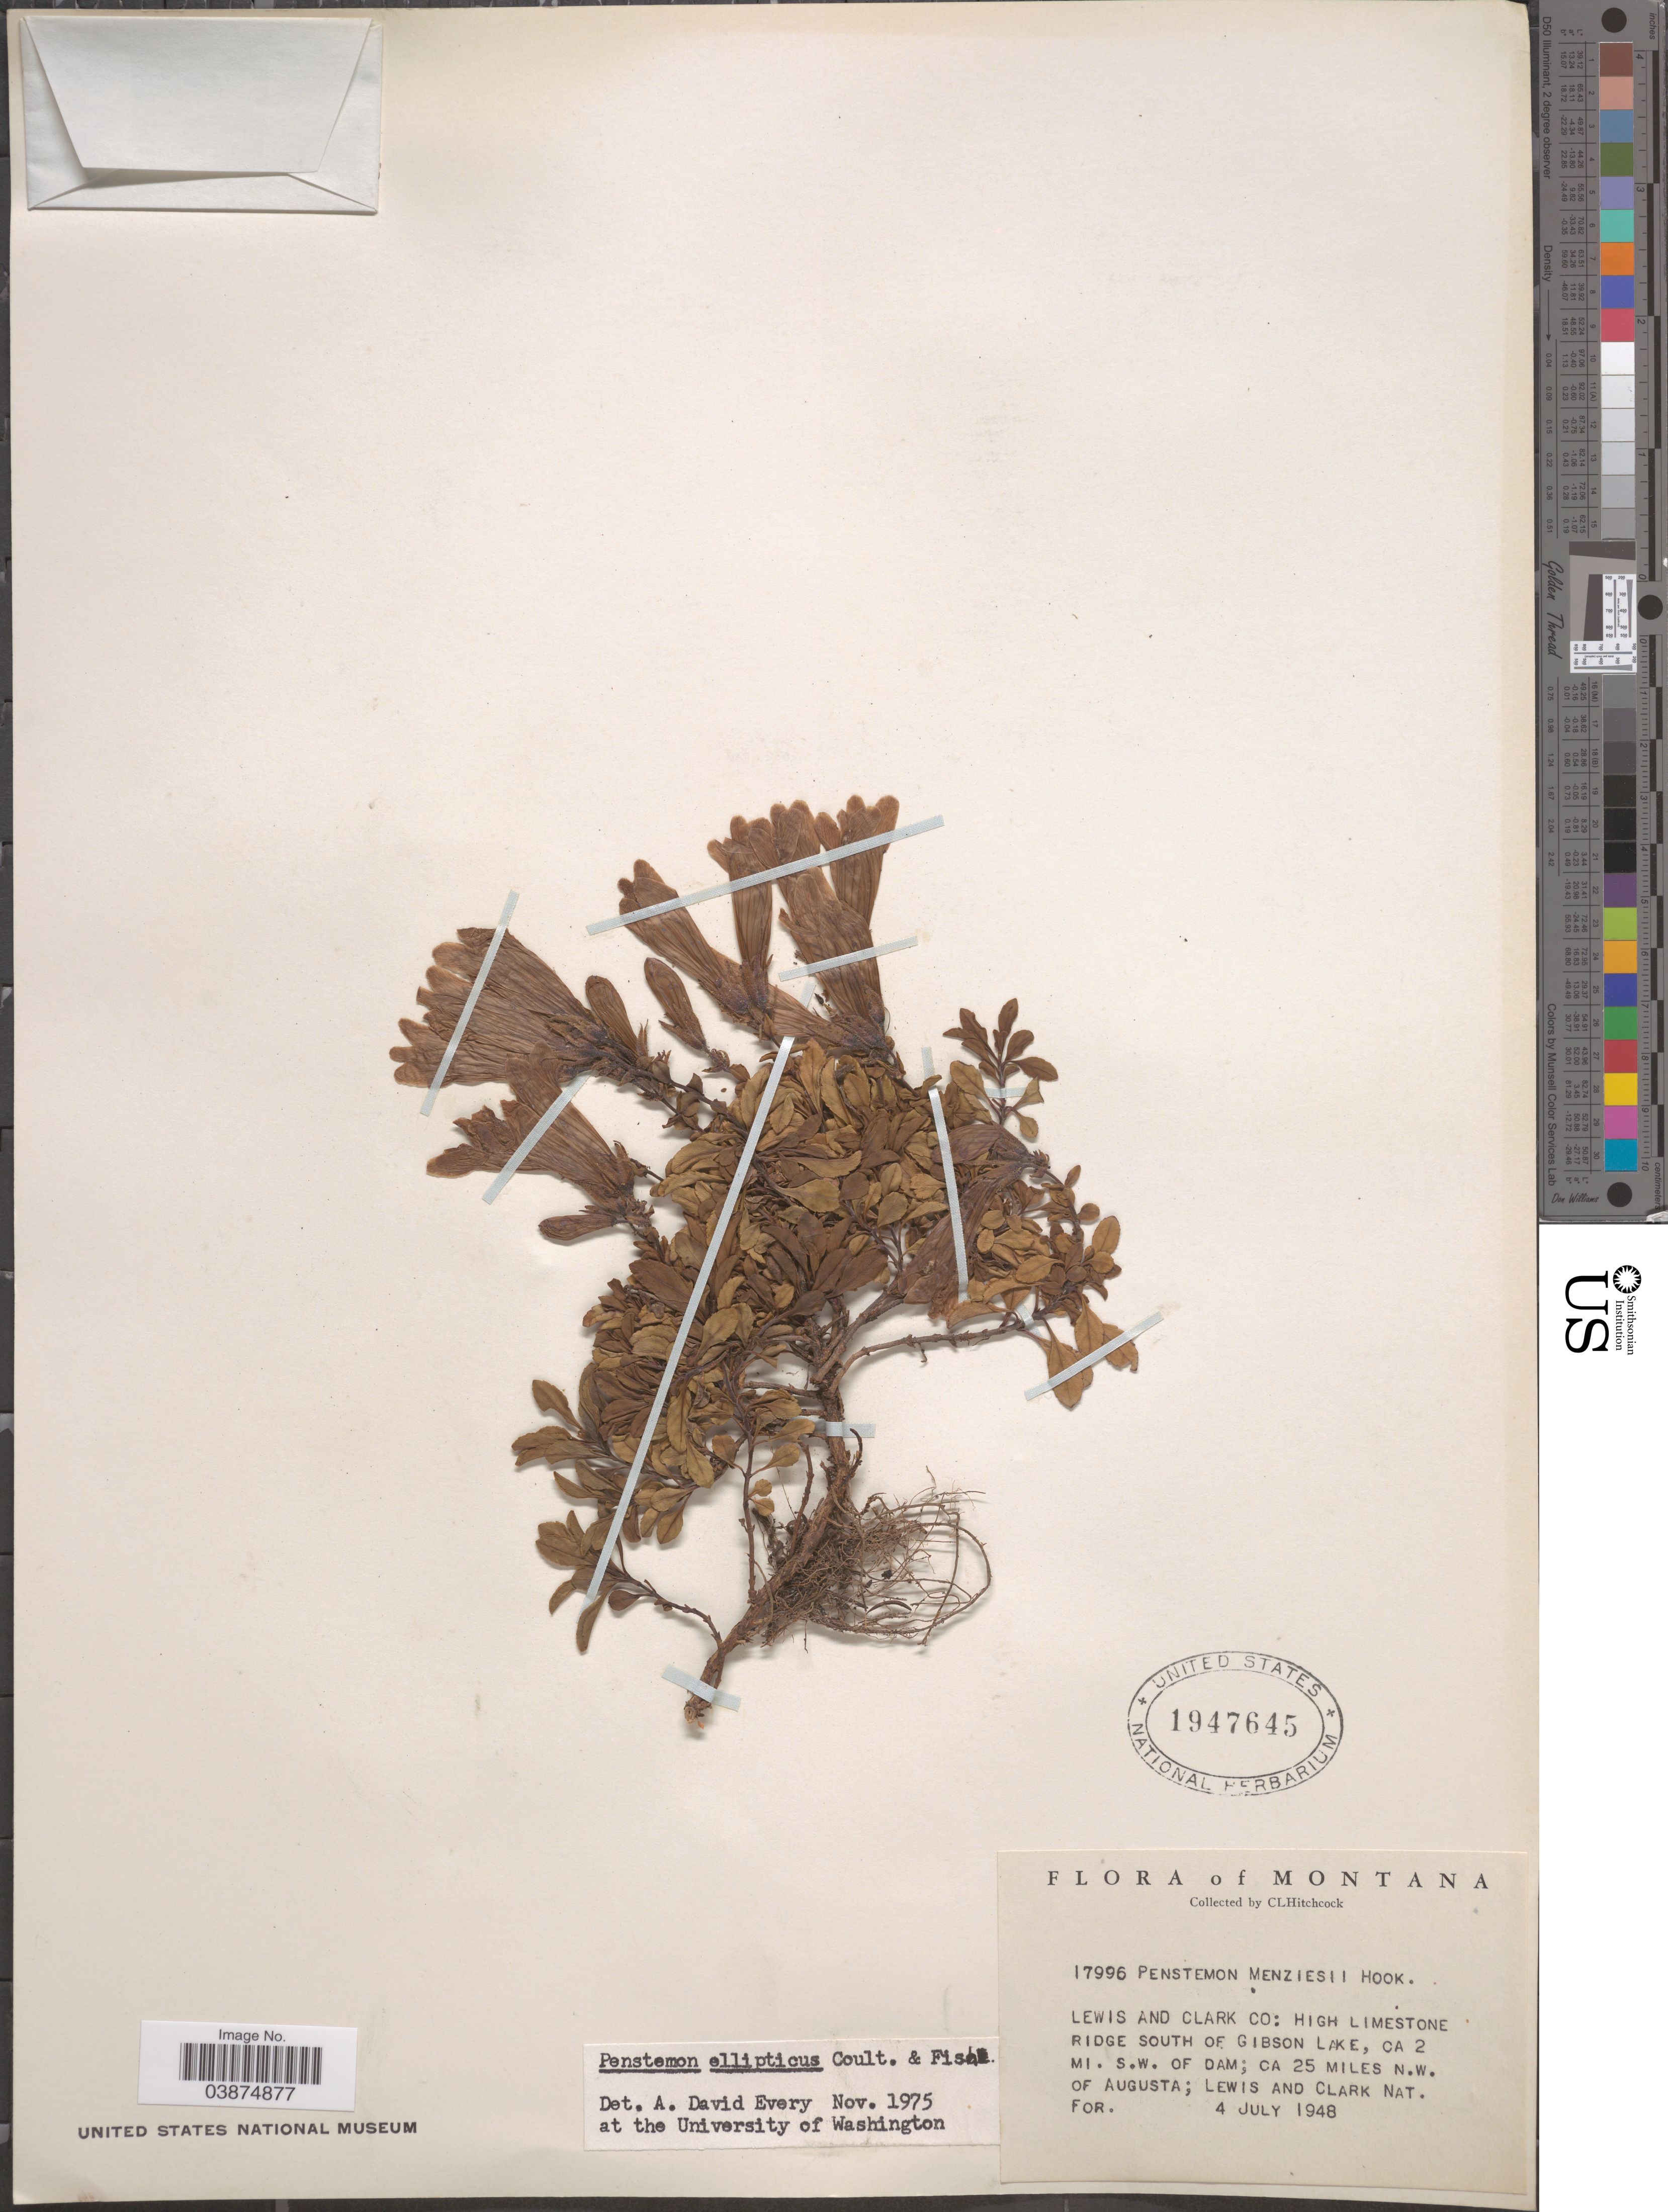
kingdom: Plantae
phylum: Tracheophyta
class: Magnoliopsida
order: Lamiales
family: Plantaginaceae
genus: Penstemon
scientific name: Penstemon ellipticus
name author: Greene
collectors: C. L. Hitchcock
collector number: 17996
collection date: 1948-07-04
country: United States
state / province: Montana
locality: Lewis and Clark Co: South of Gibson Lake, ca 2 mi. S.W. of Dam; ca 25 miles N.W. of Augusta; Lewis and Clark Nat. For.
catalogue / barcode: US 1947645